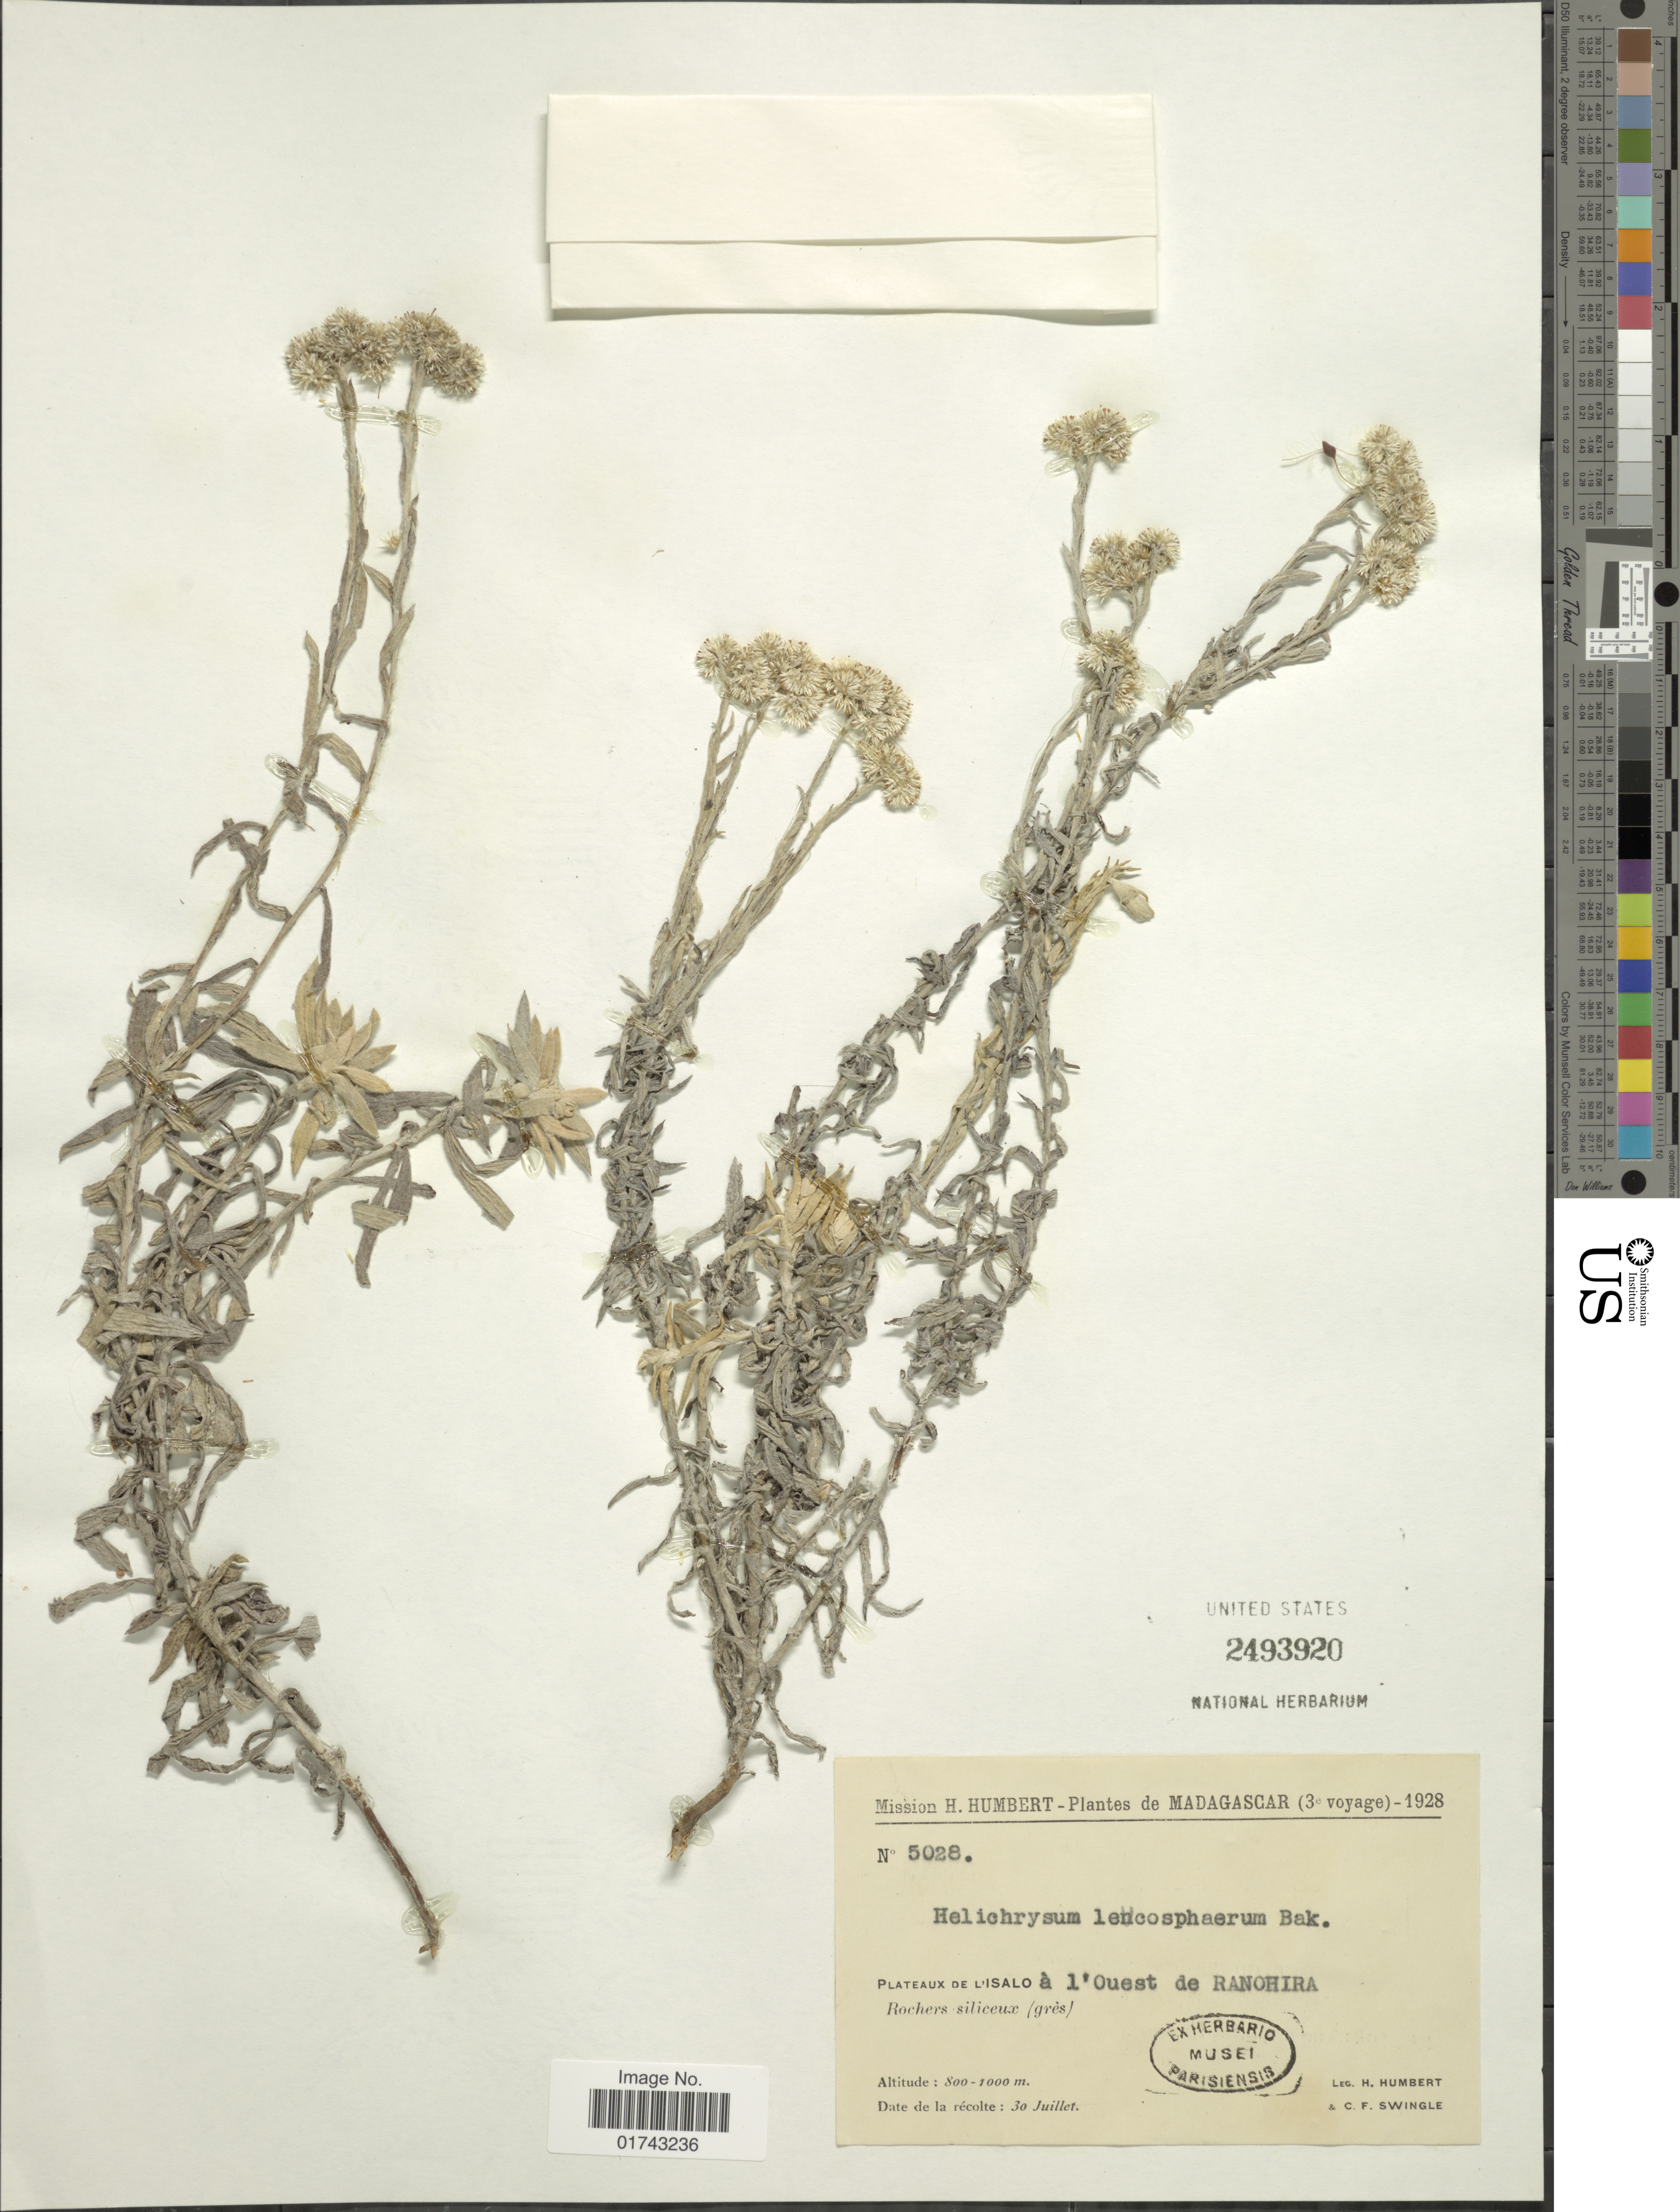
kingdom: Plantae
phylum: Tracheophyta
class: Magnoliopsida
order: Asterales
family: Asteraceae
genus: Helichrysum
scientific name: Helichrysum leucosphaerum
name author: Baker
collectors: H. Humbert & C. Swingle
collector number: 5028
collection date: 1928-07-30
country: Madagascar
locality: Plateaux de l' Isalo a l'Ouest de Ranohira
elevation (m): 800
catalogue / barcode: US 2493920